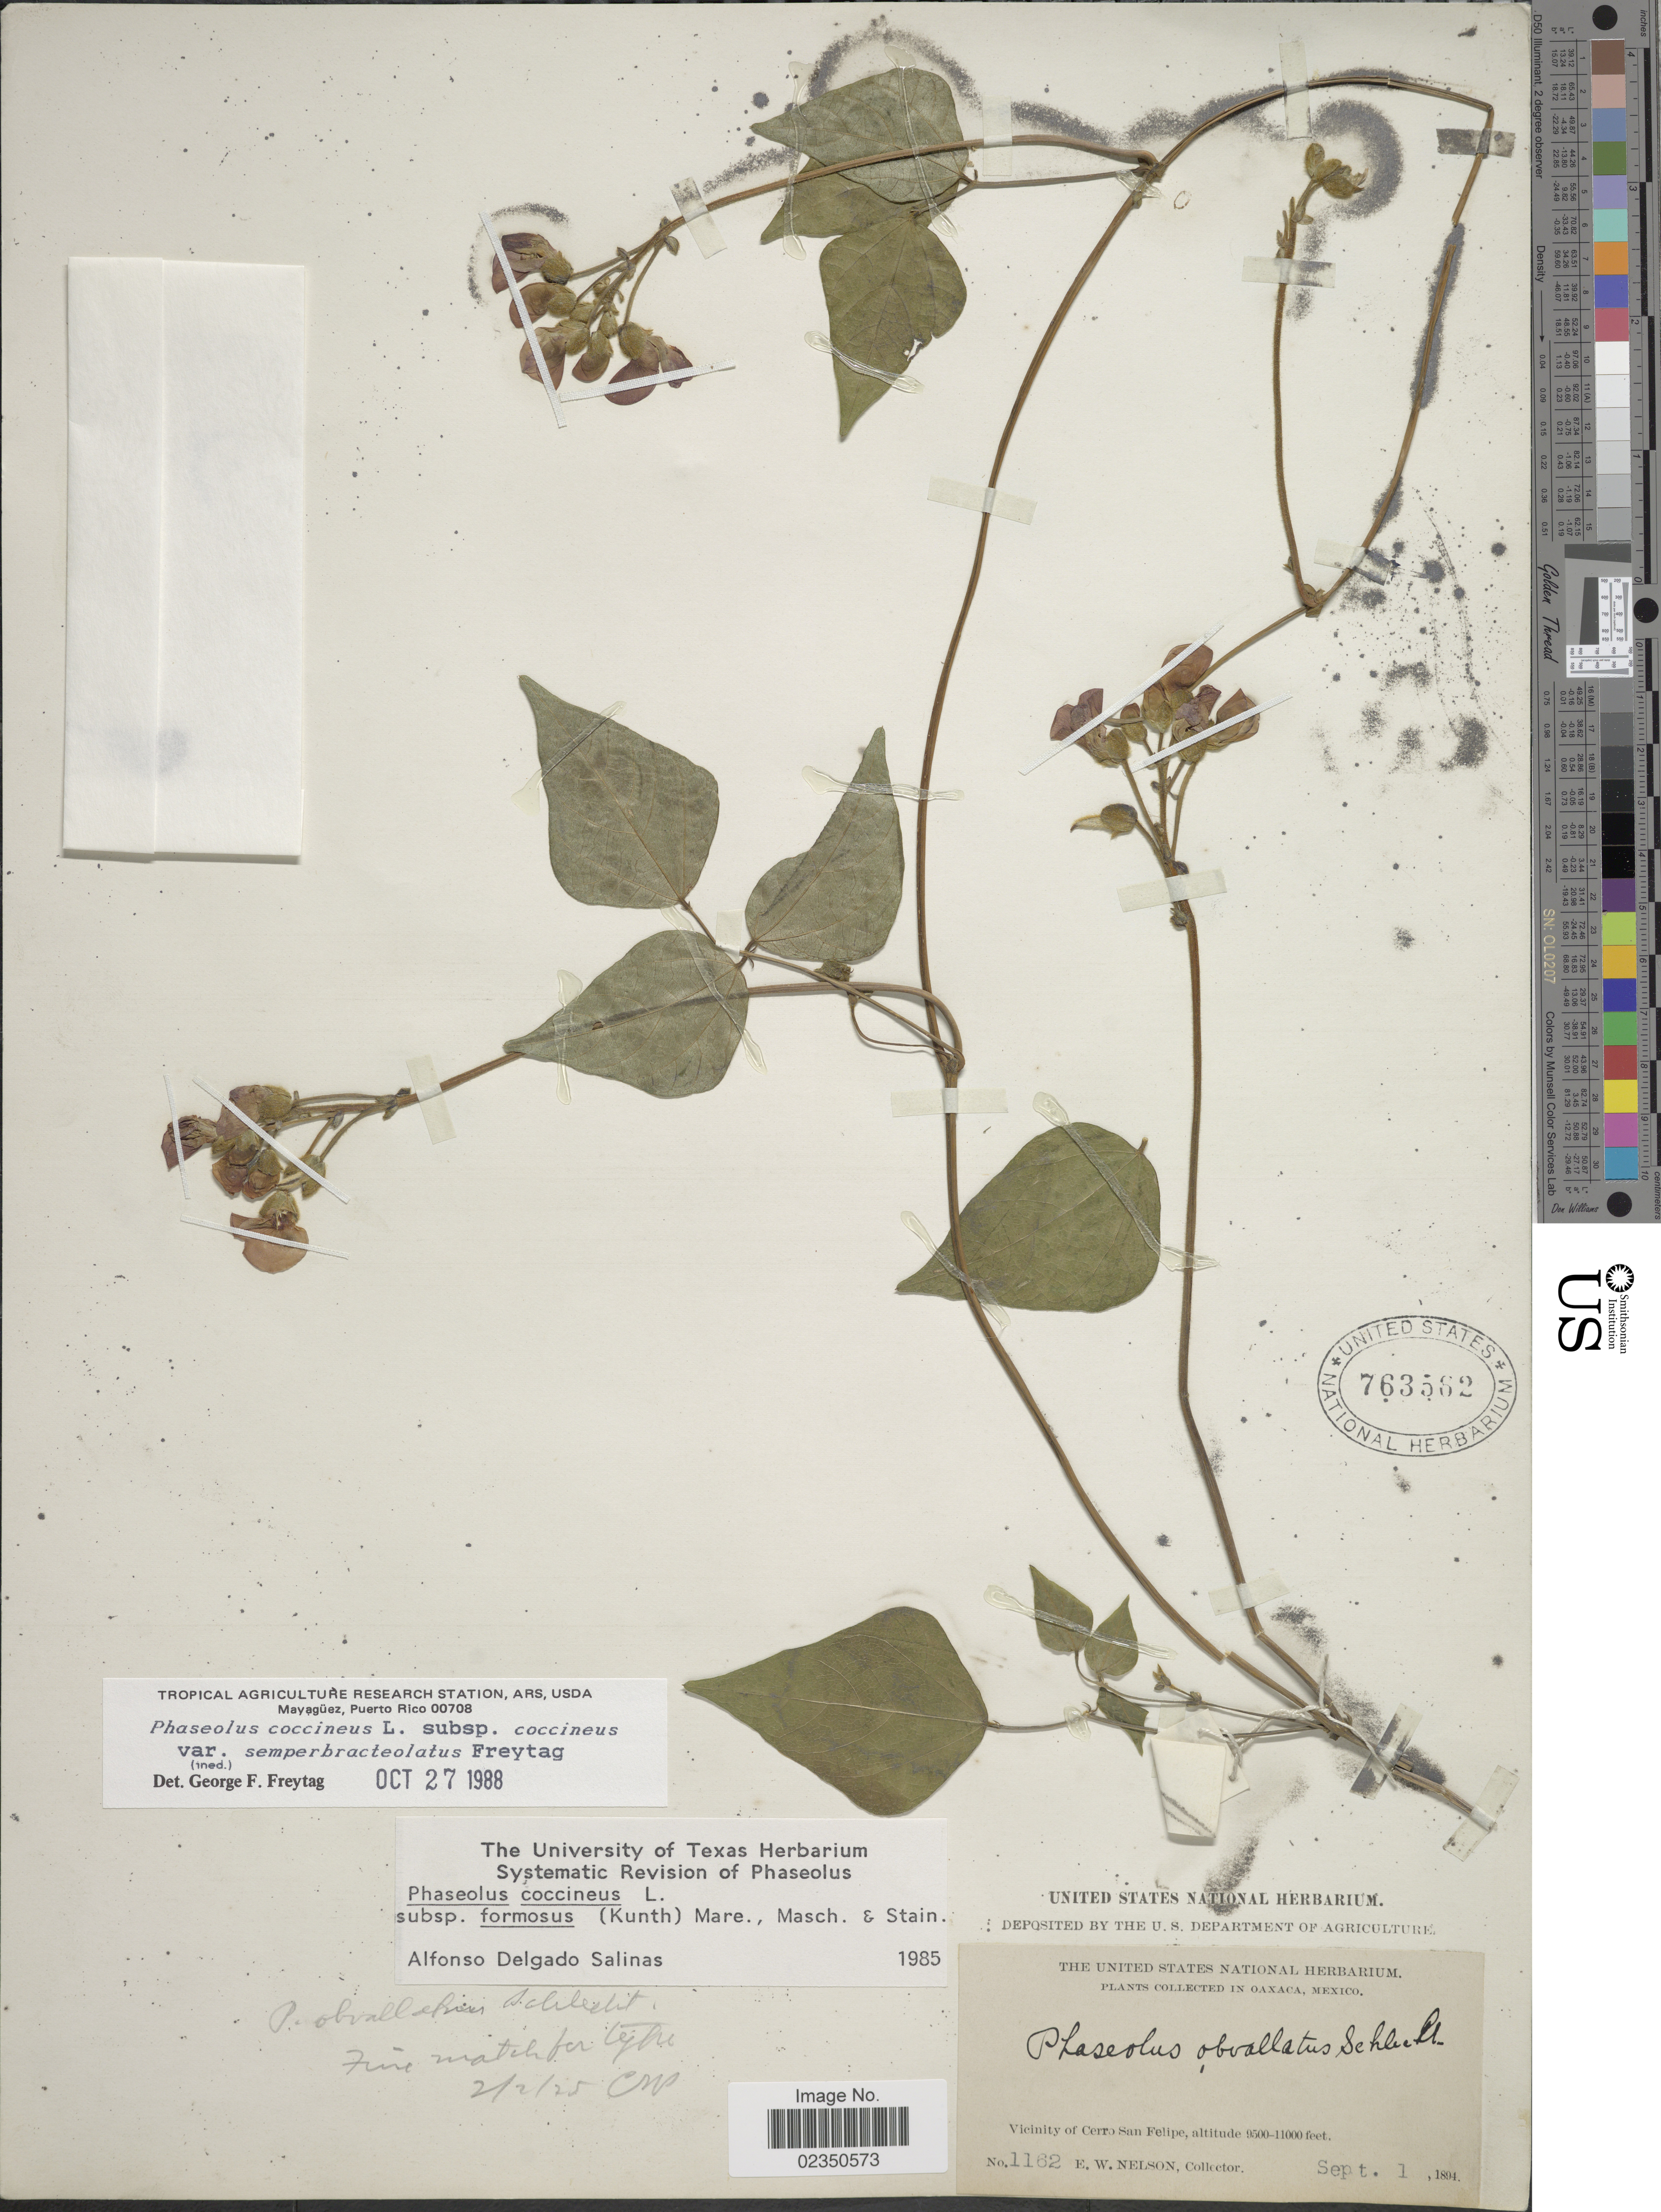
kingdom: Plantae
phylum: Tracheophyta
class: Magnoliopsida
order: Fabales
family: Fabaceae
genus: Phaseolus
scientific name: Phaseolus coccineus var. semperbracteolatus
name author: Freytag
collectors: E. W. Nelson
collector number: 1162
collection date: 1894-09-01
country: Mexico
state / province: Oaxaca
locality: Vicinity of Cerro San Felipe.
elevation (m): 2896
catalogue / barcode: US 763562